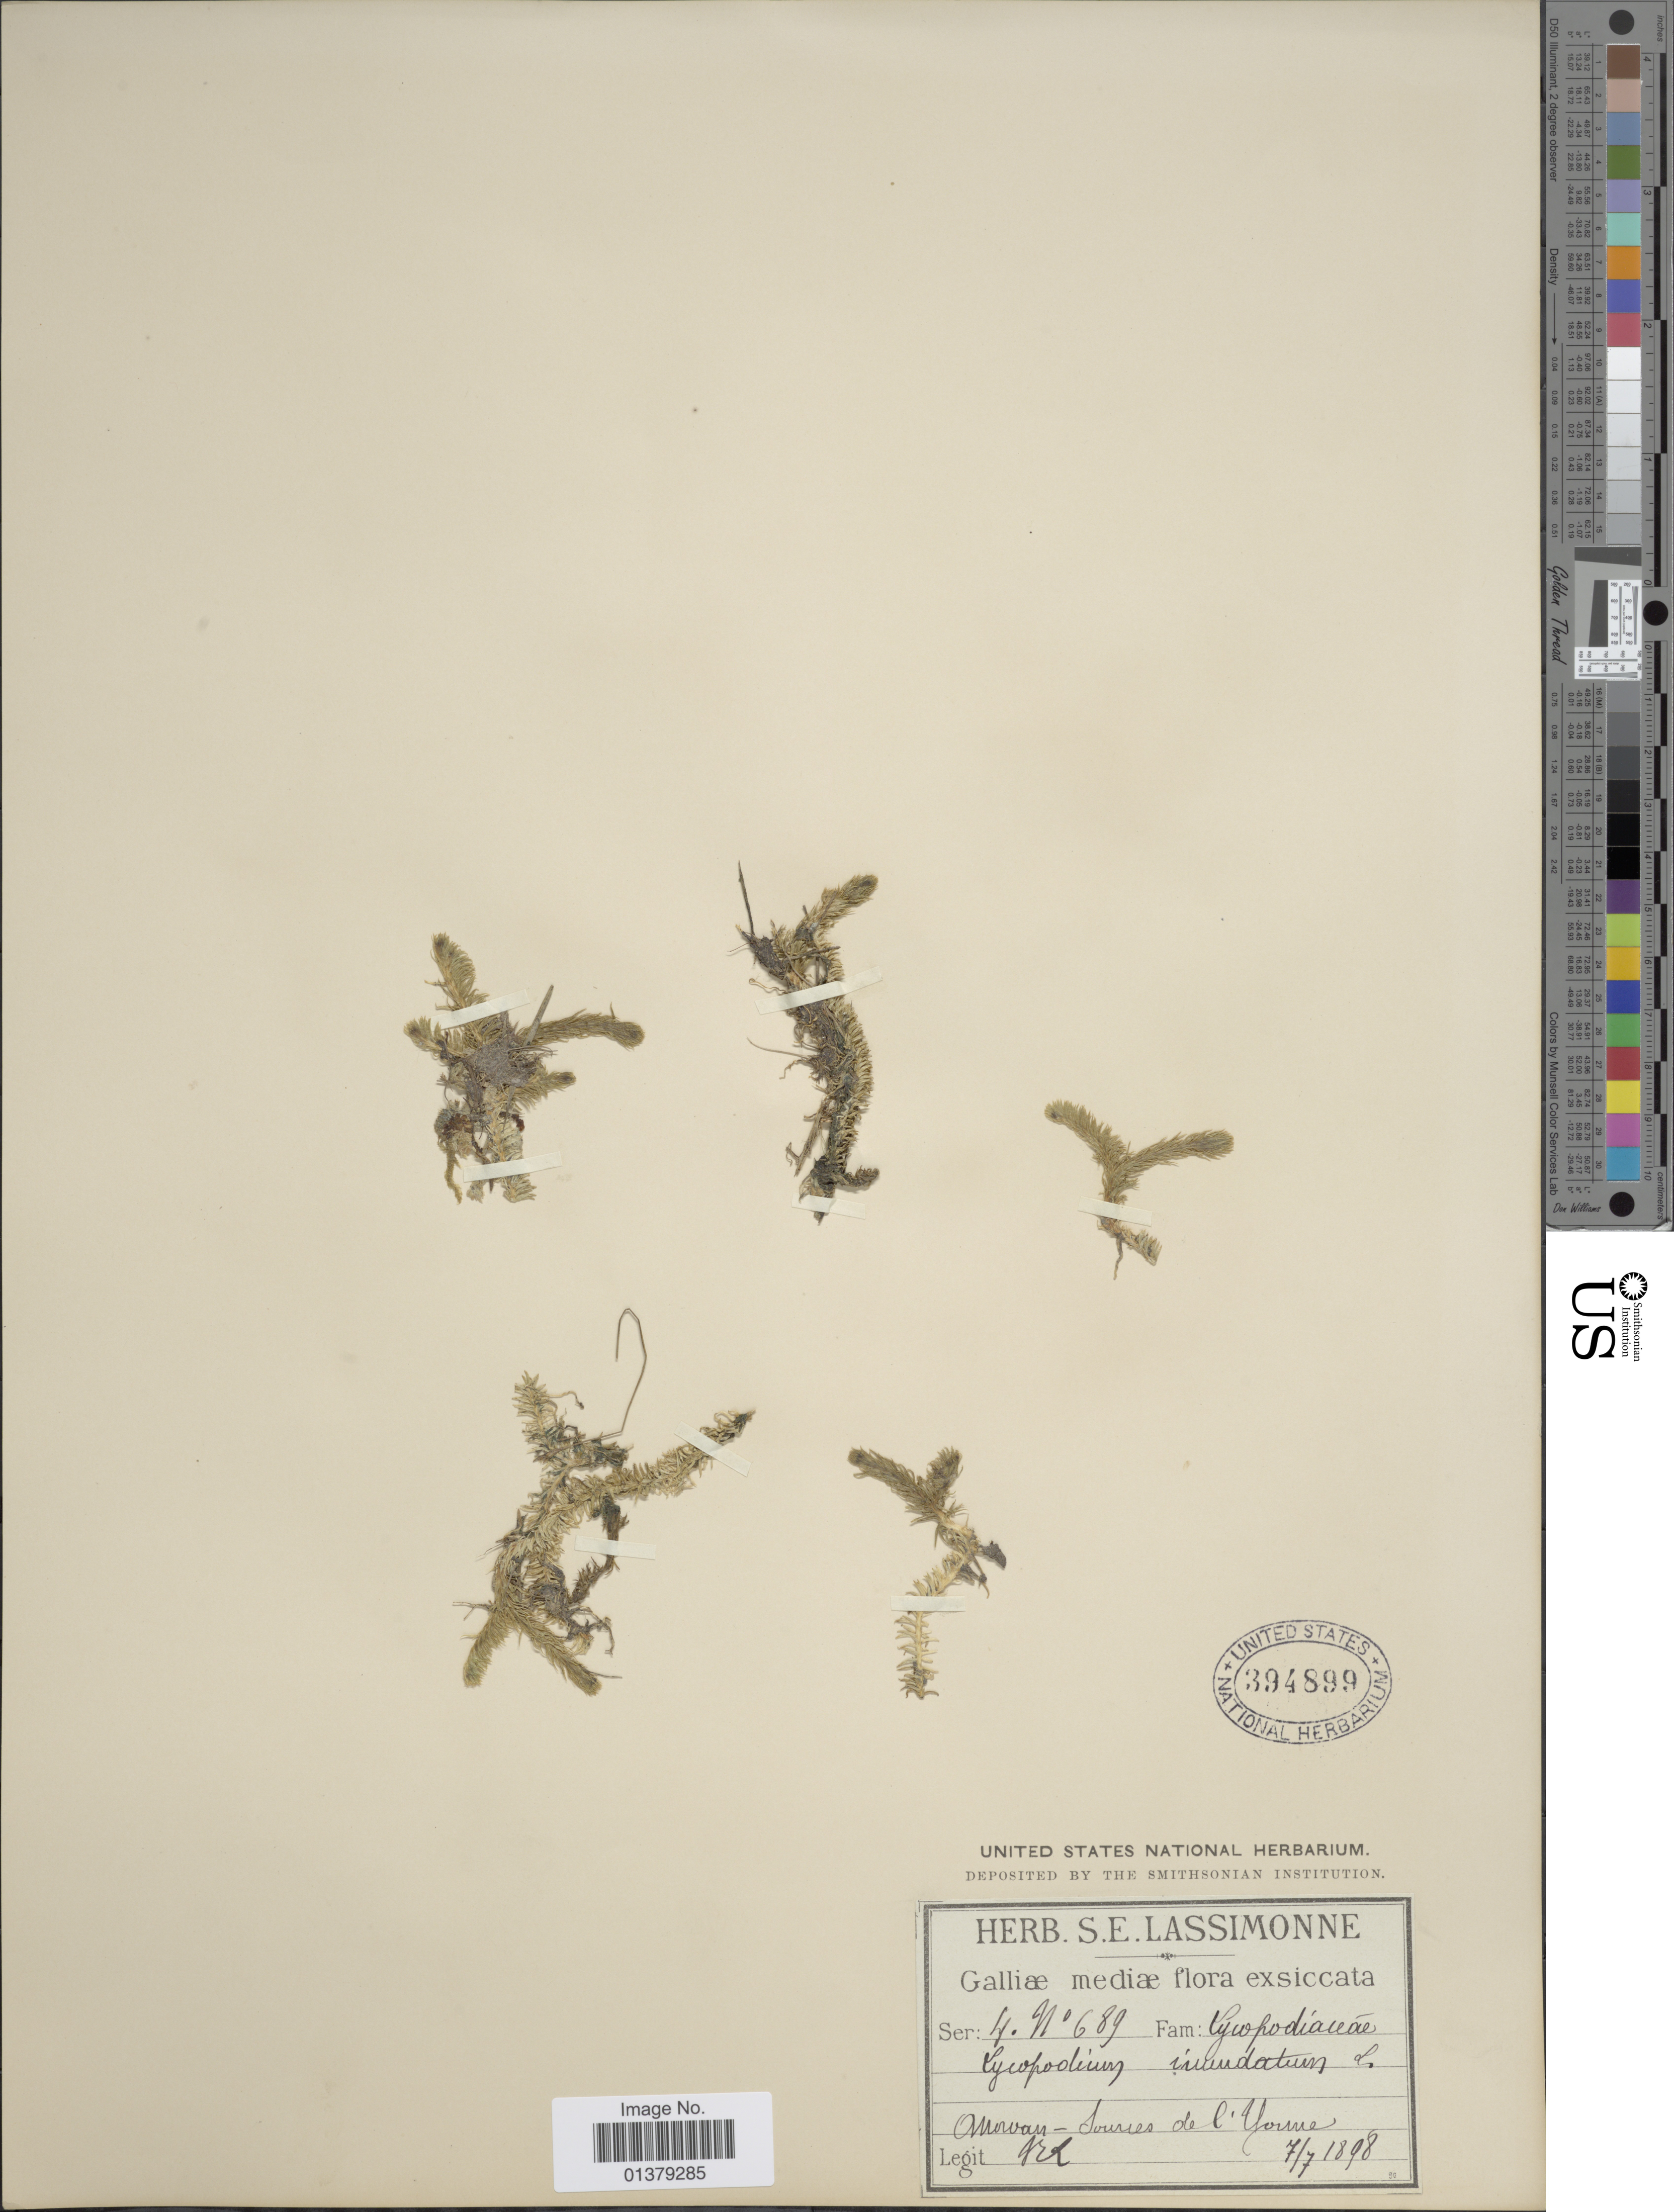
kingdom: Plantae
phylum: Tracheophyta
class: Lycopodiopsida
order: Lycopodiales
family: Lycopodiaceae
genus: Lycopodiella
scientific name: Lycopodiella inundata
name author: (L.) Holub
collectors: S. Lassimonne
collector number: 689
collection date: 1898-07-07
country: France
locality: Morvan - sources de l'Yonne [sources of the Yonne]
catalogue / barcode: US 394899